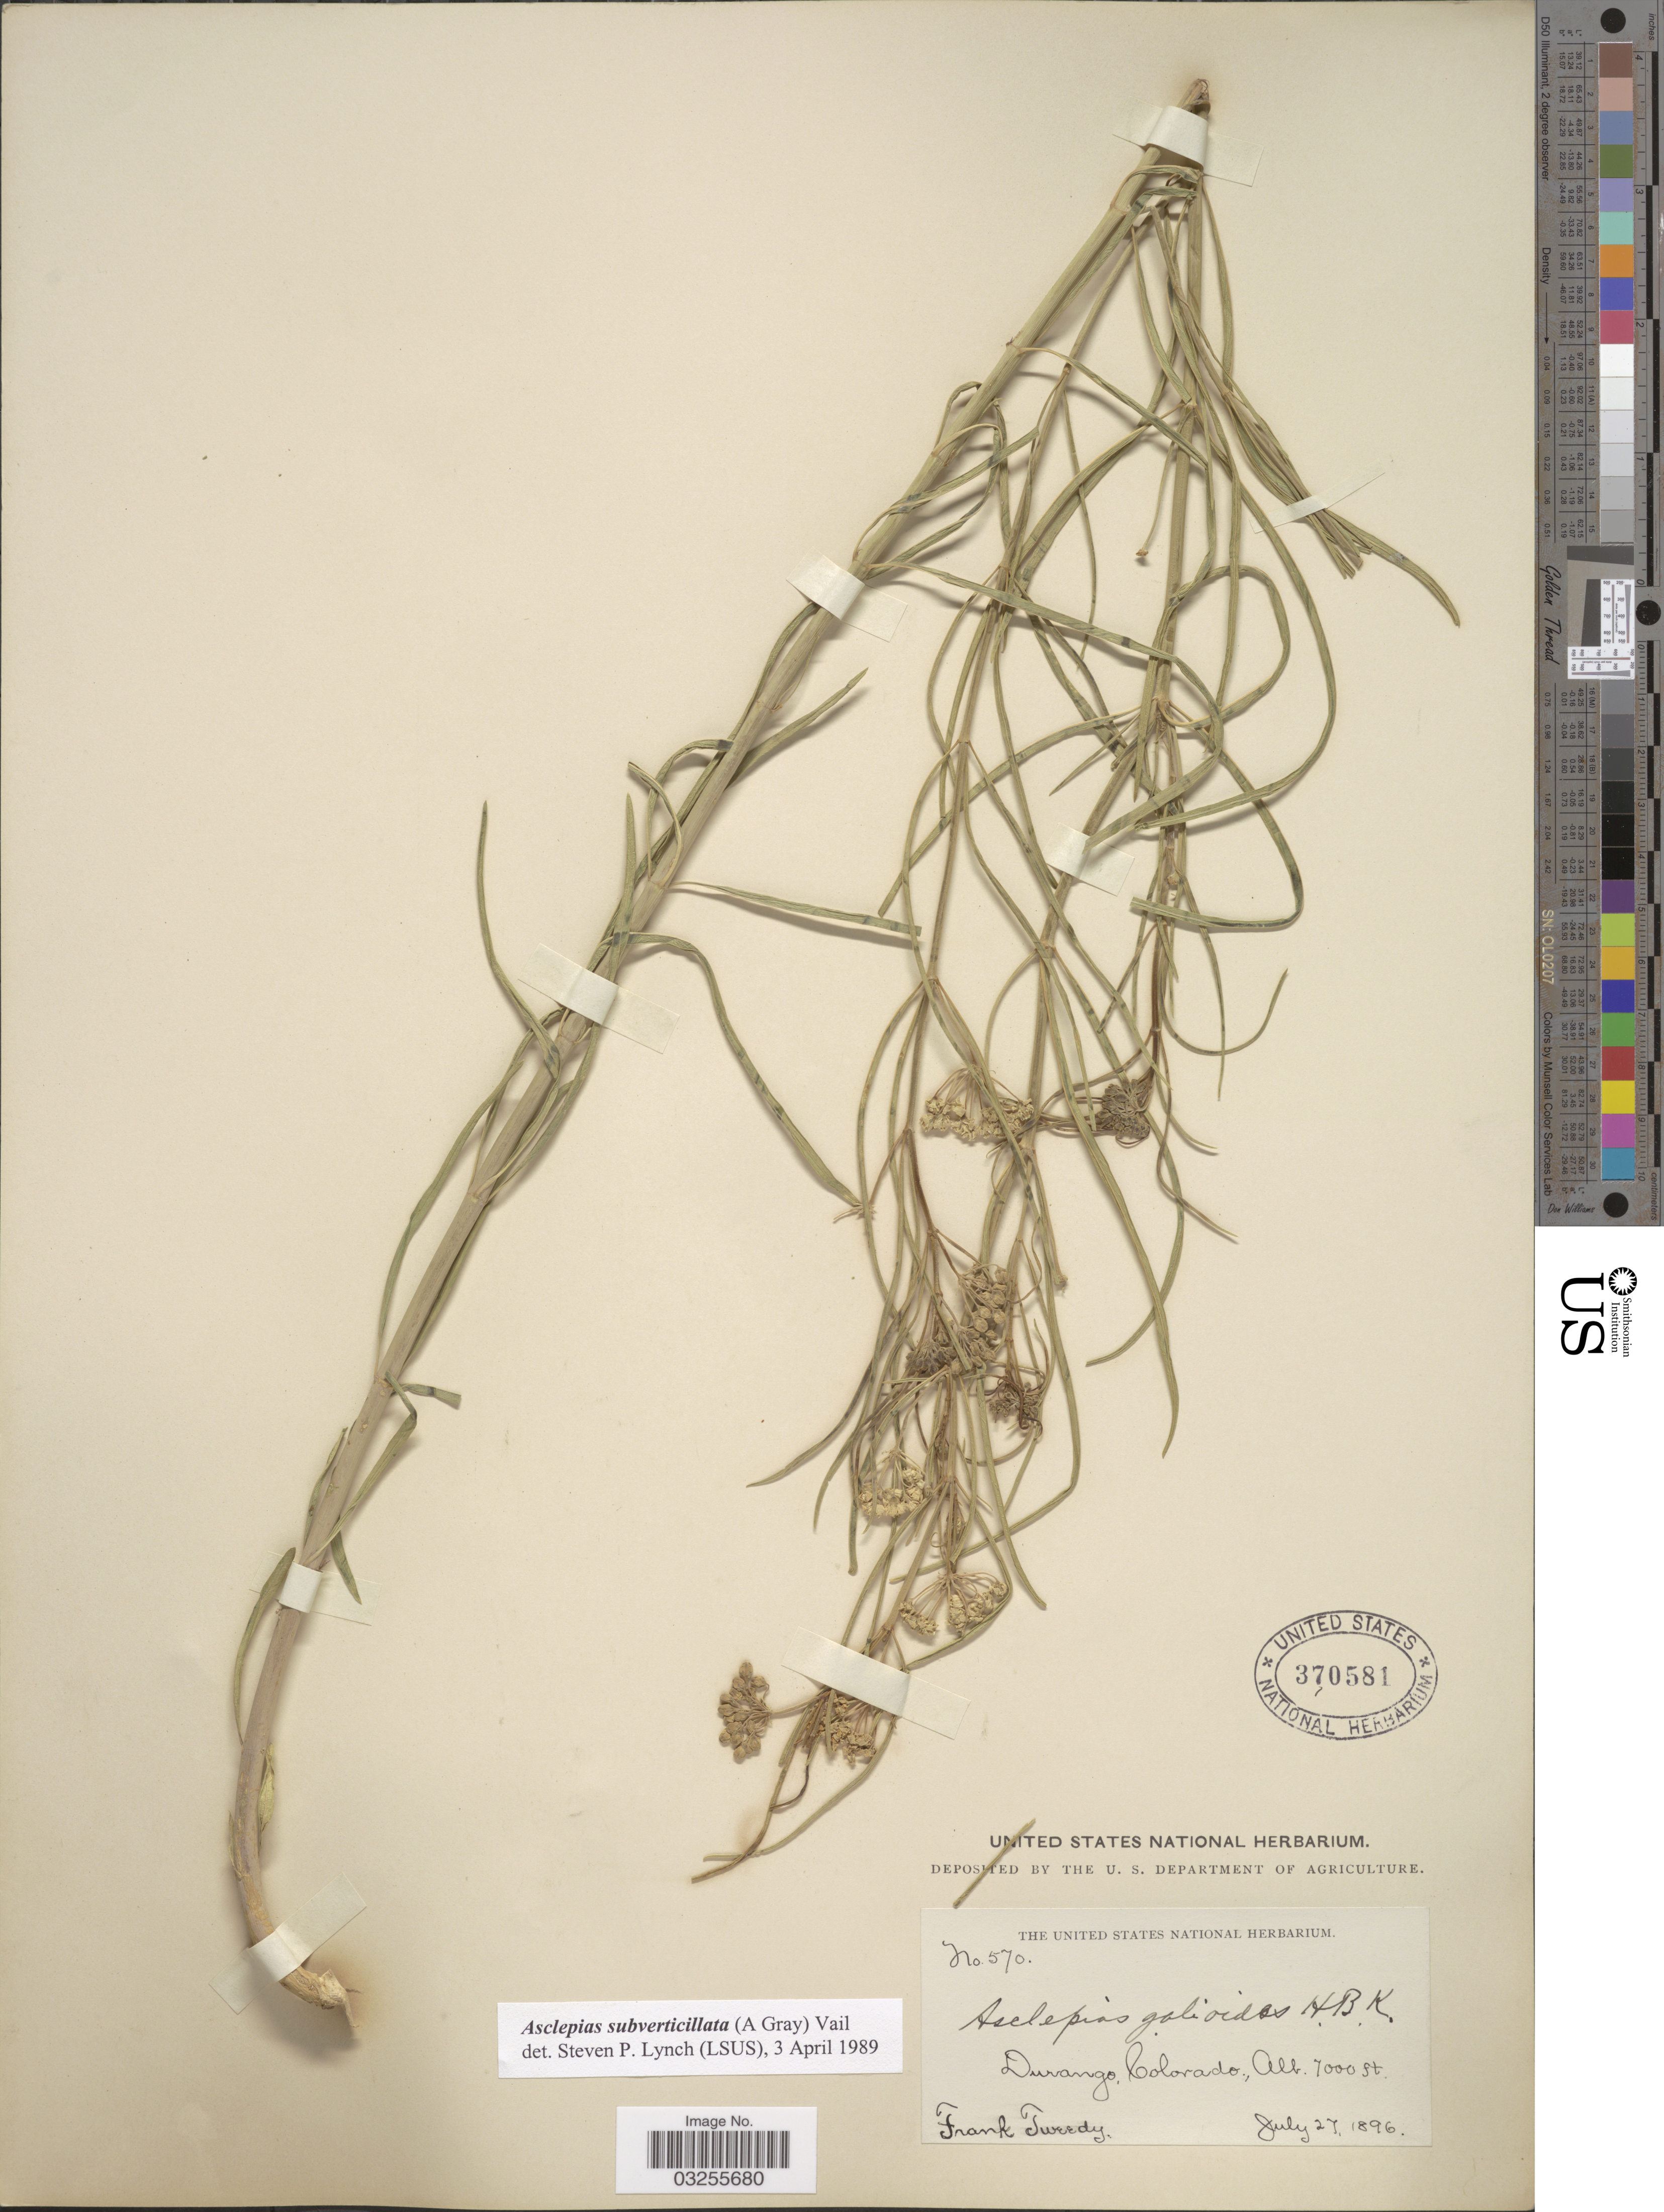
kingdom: Plantae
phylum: Tracheophyta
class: Magnoliopsida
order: Gentianales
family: Apocynaceae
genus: Asclepias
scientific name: Asclepias subverticillata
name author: (A. Gray) Vail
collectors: F. Tweedy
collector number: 570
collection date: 1896-07-27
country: United States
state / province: Colorado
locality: Durango.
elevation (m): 2134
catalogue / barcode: US 370581